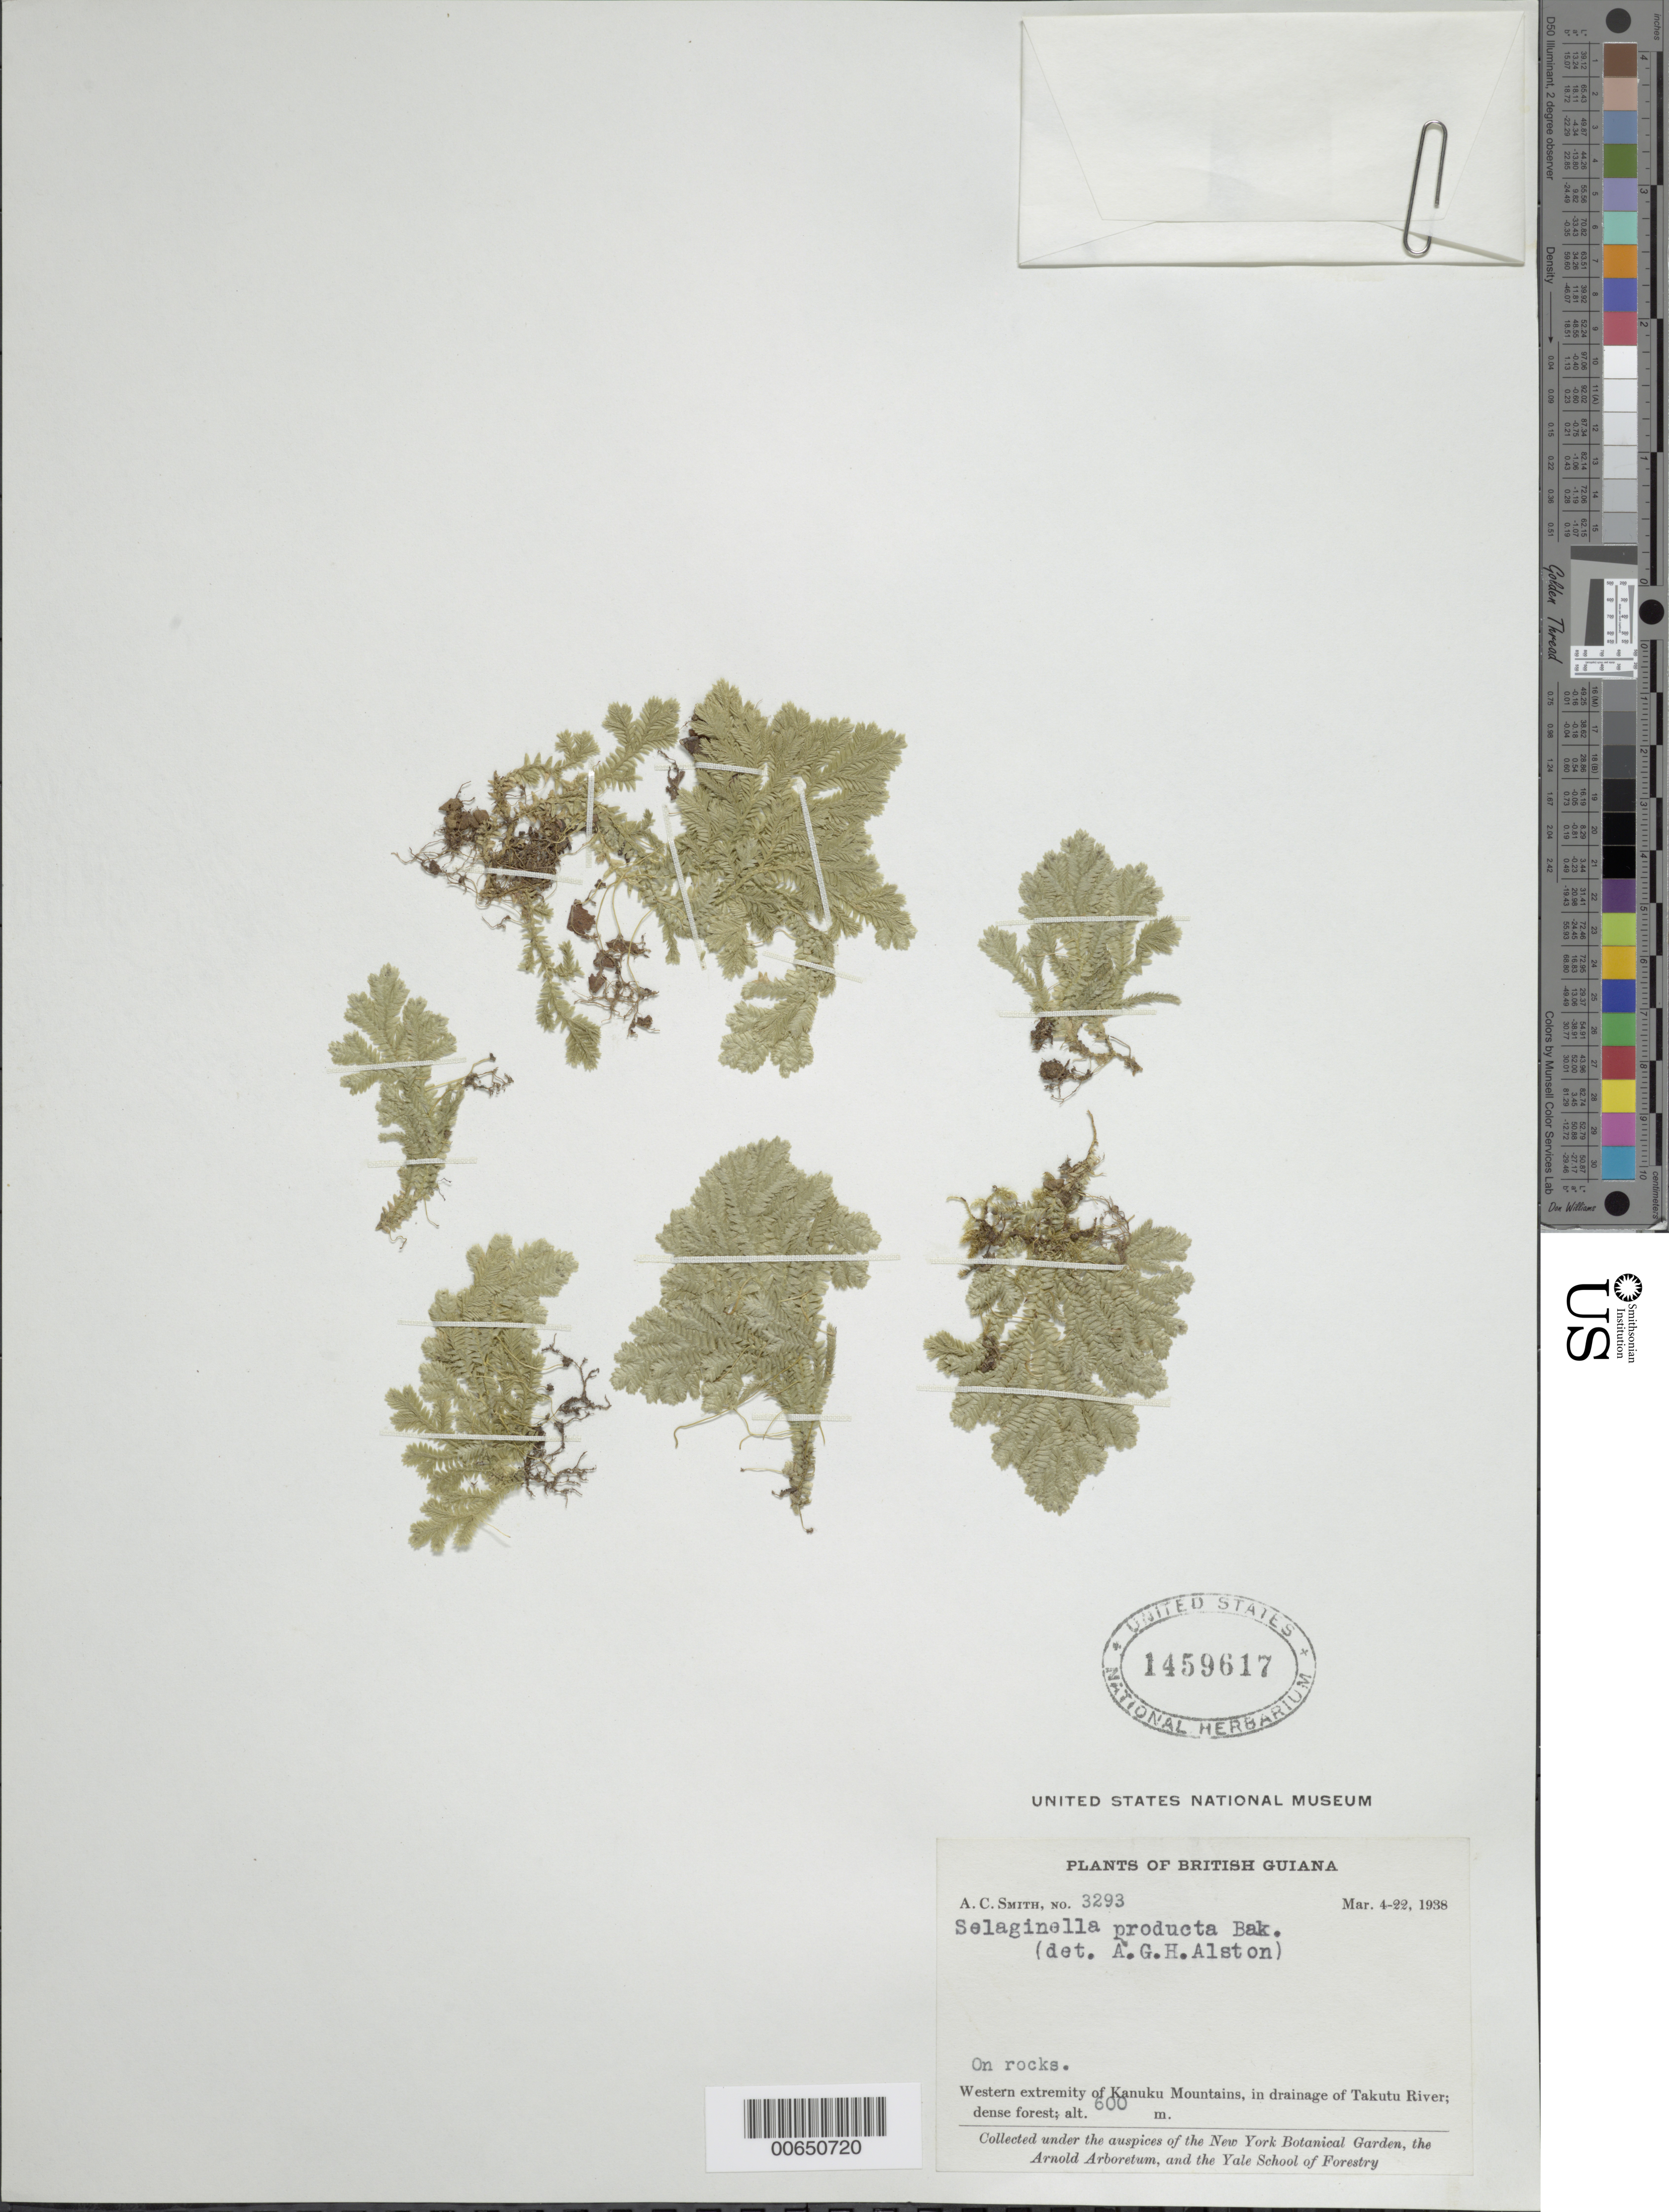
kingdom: Plantae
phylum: Tracheophyta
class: Lycopodiopsida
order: Selaginellales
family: Selaginellaceae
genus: Selaginella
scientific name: Selaginella producta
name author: Baker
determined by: Alston, A. H. G.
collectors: A. C. Smith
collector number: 3293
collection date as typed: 4-Mar-38 to 22-Mar-38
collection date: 1938-03-04/1938-03-22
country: Guyana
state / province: U. Takutu-U. Essequibo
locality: Kanuku Mts., drainage of Takutu R., western extremity of Kanuku Mountains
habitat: Dense forest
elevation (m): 600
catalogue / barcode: US 1459617